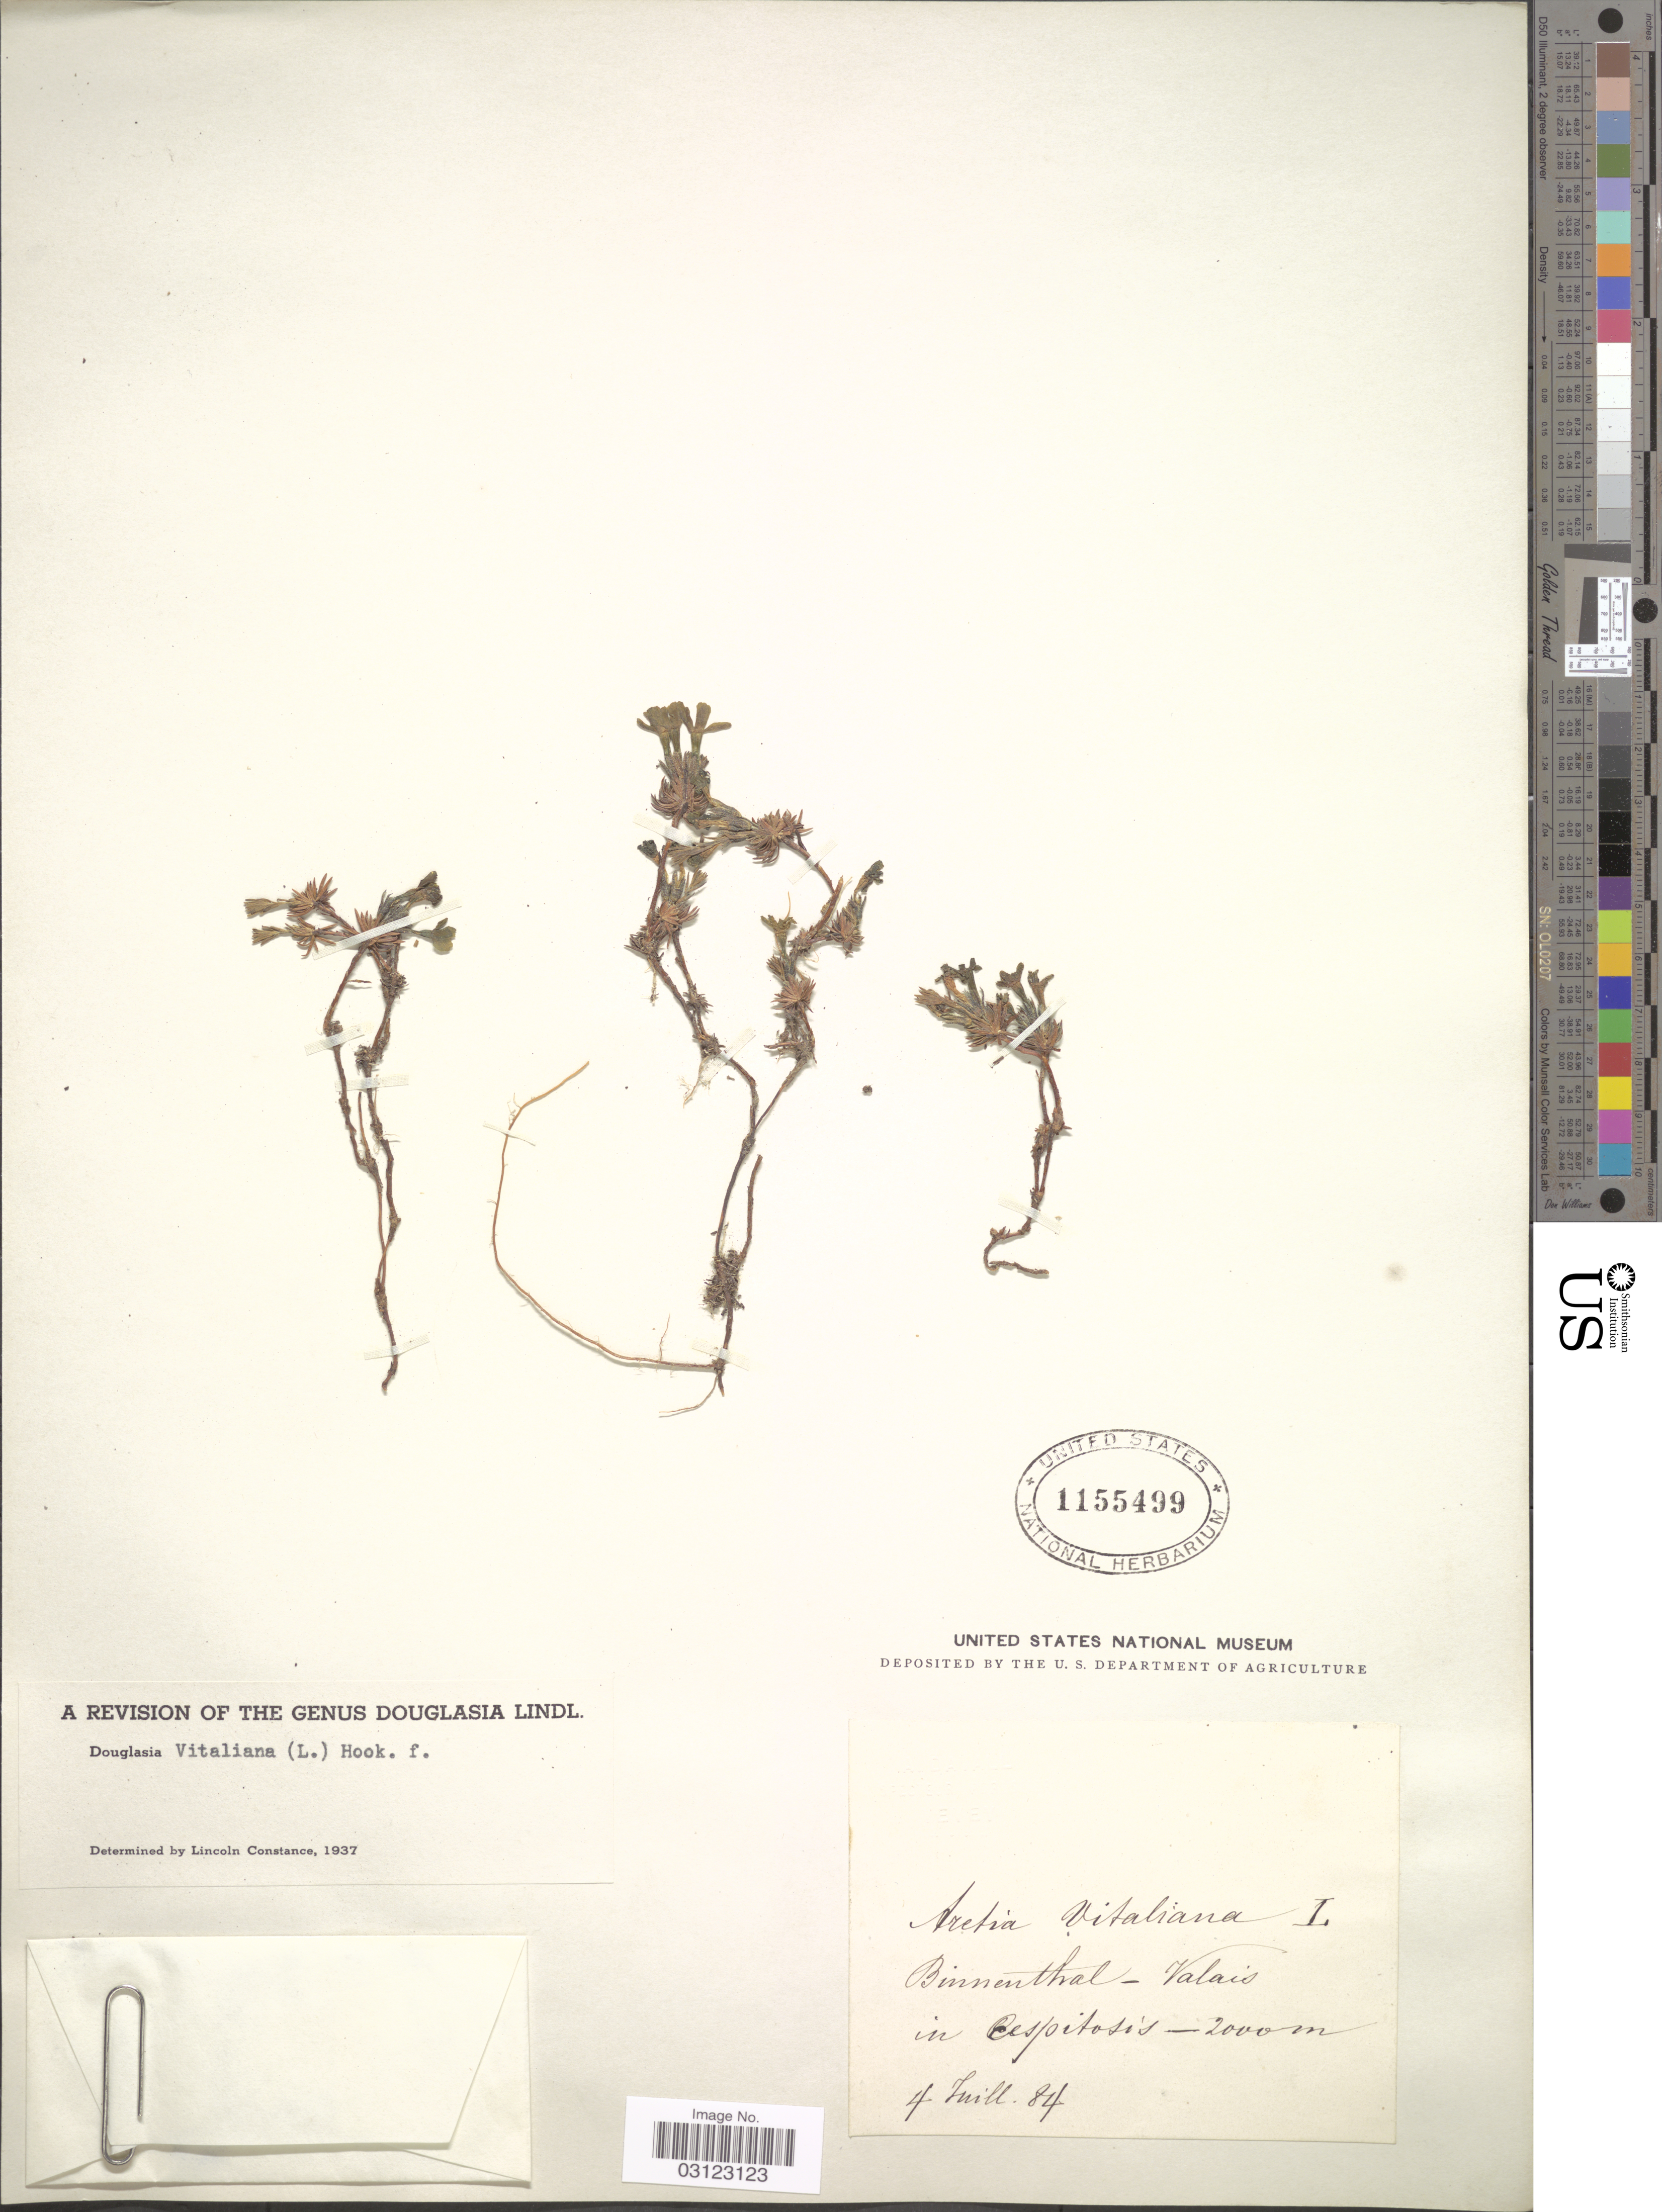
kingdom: Plantae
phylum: Tracheophyta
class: Magnoliopsida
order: Ericales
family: Primulaceae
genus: Douglasia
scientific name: Douglasia vitaliana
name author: (L.) Hook. f. ex B.D. Jacks.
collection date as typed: Transcribed d/m/y: 4/7/84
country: Switzerland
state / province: Valais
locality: Binnenthal-Valais.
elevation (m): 2000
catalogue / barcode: US 1155499